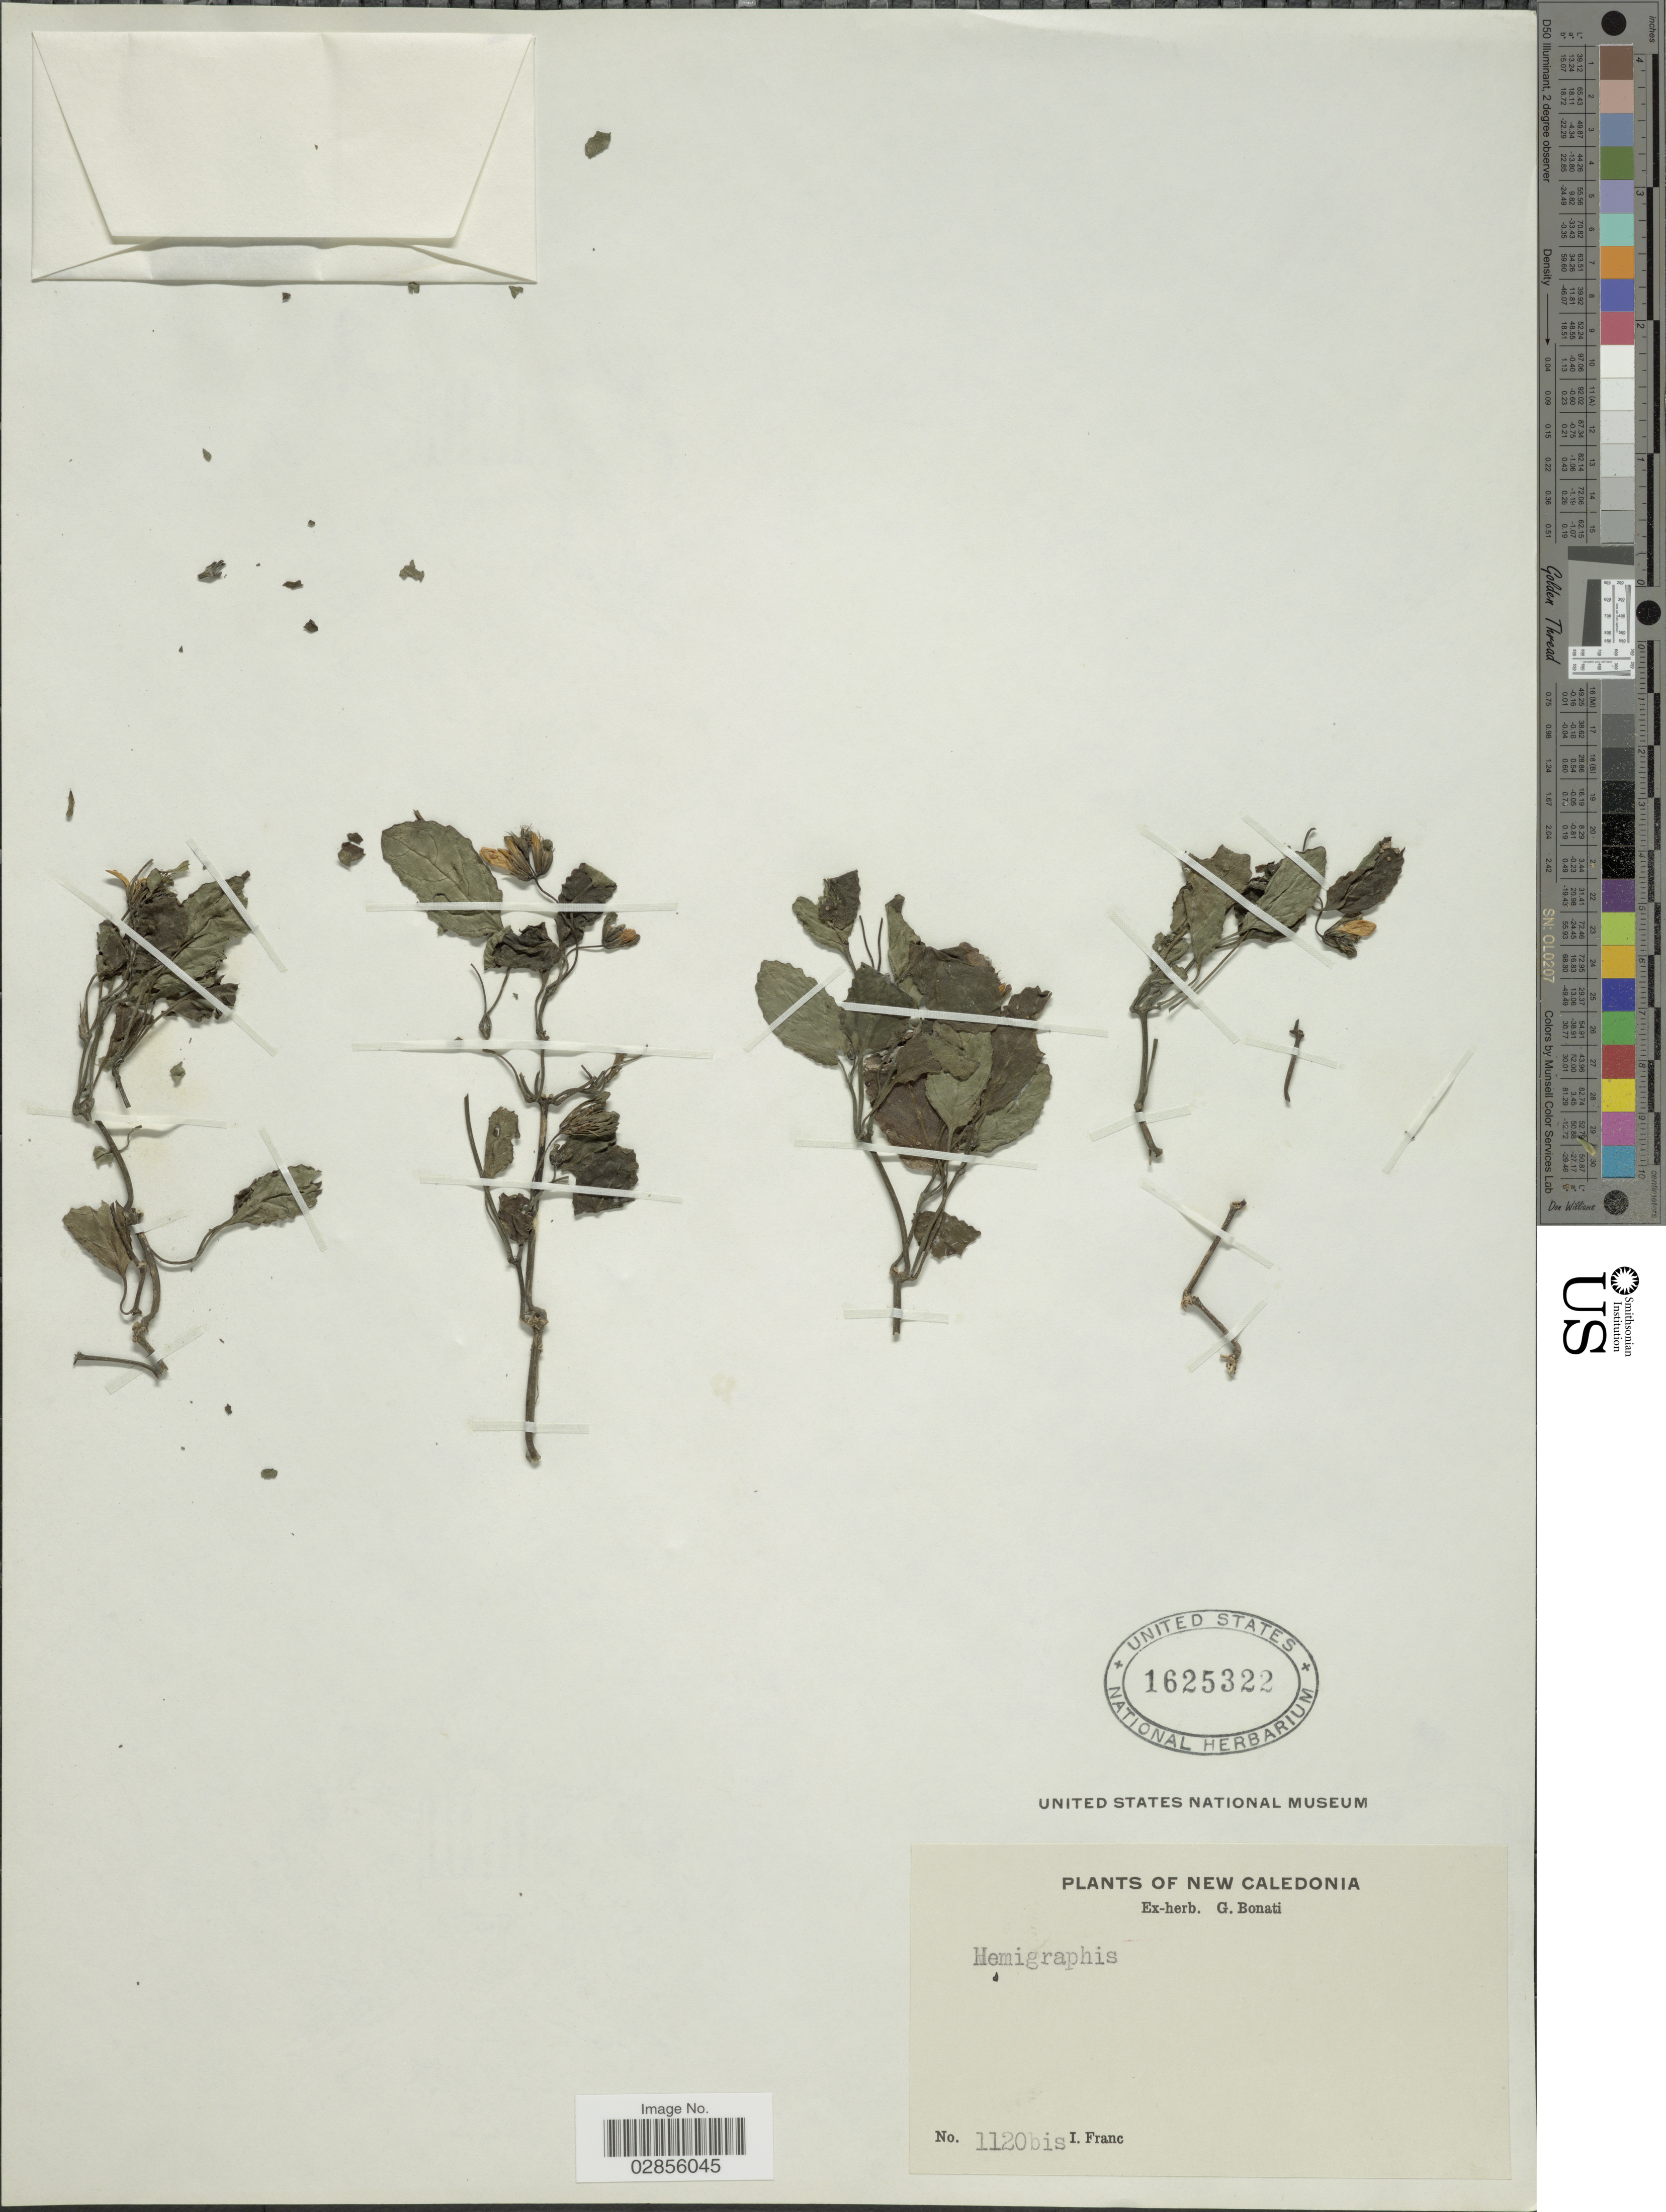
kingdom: Plantae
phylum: Tracheophyta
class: Magnoliopsida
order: Lamiales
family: Acanthaceae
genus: Strobilanthes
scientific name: Strobilanthes sp.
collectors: I. Franc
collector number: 1120bis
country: New Caledonia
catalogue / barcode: US 1625322